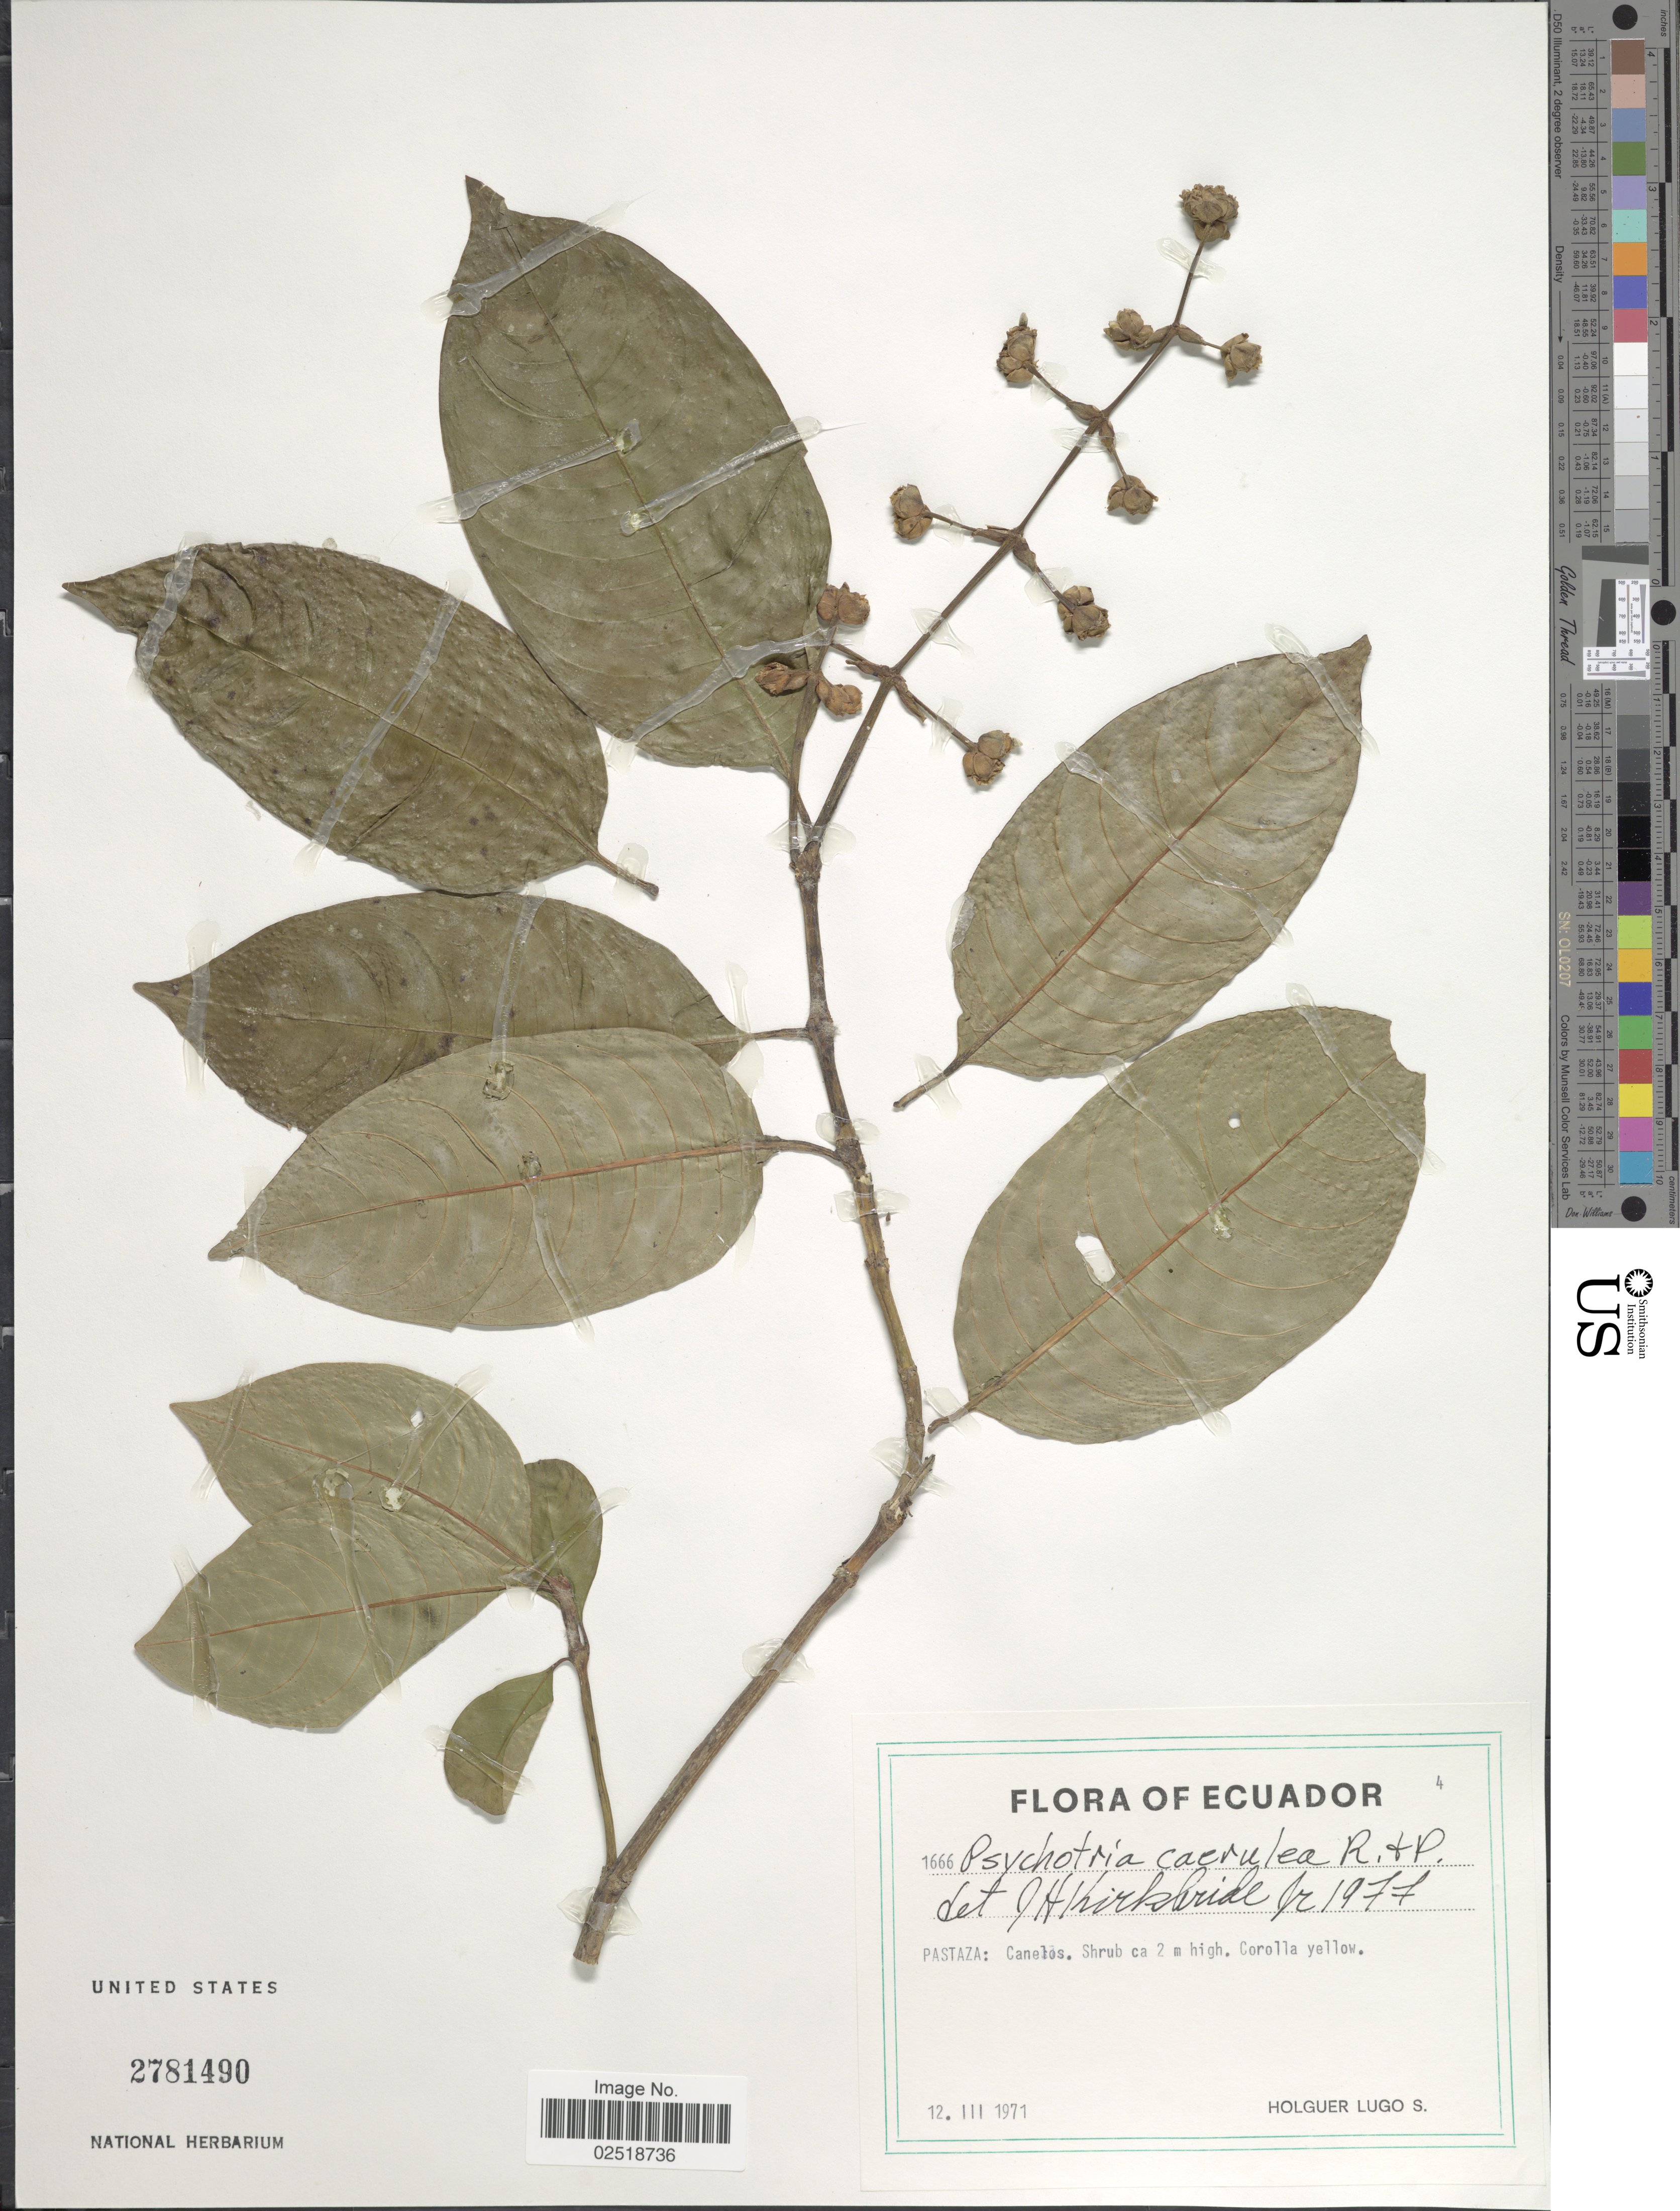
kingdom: Plantae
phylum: Tracheophyta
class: Magnoliopsida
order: Gentianales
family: Rubiaceae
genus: Psychotria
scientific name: Psychotria caerulea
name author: Ruiz & Pav.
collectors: H. Lugo S.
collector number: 1666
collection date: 1971-03-12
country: Ecuador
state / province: Pastaza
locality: Canelos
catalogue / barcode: US 2781490